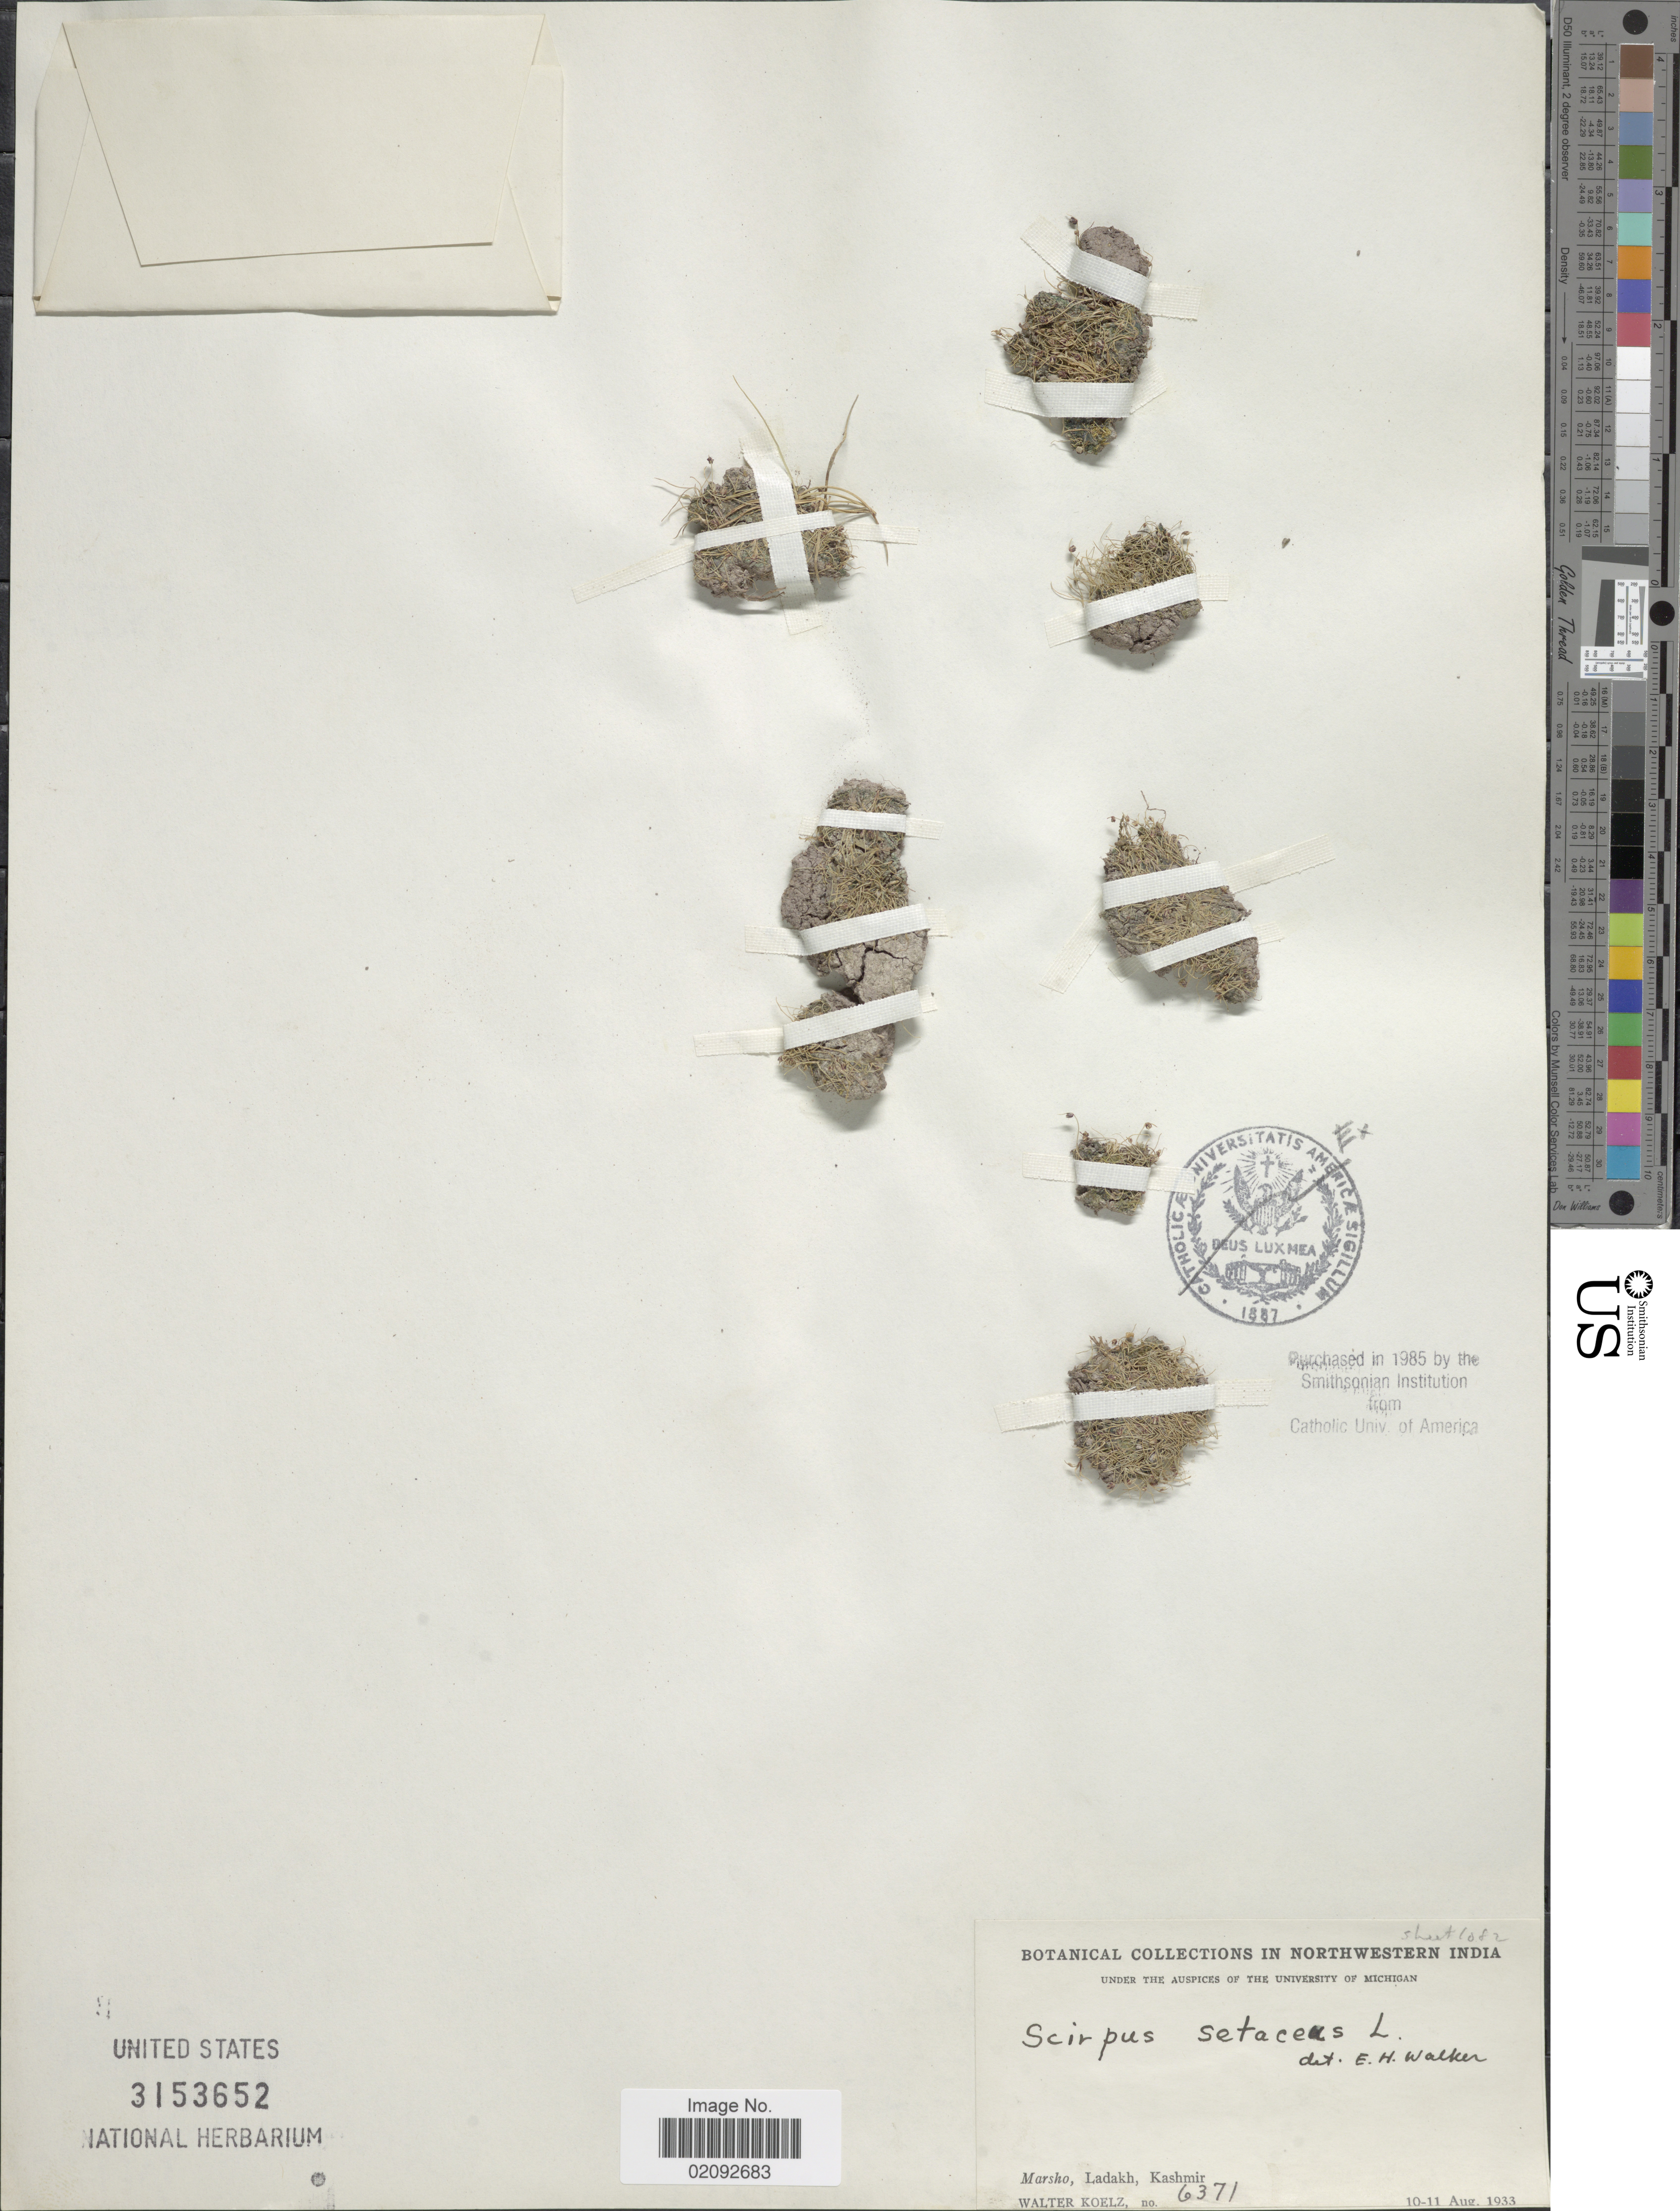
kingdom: Plantae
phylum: Tracheophyta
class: Liliopsida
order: Poales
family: Cyperaceae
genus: Isolepis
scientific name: Isolepis setacea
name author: (L.) R. Br.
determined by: Strong, Mark T., (BOT), Smithsonian Institution - National Museum of Natural History (UNITED STATES)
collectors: W. N. Koelz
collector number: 6371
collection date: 1933-08-10/1933-08-11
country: India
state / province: Jammu and Kashmir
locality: Northwestern India, Marsho, Ladakh, Kashmir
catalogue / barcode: US 3153652